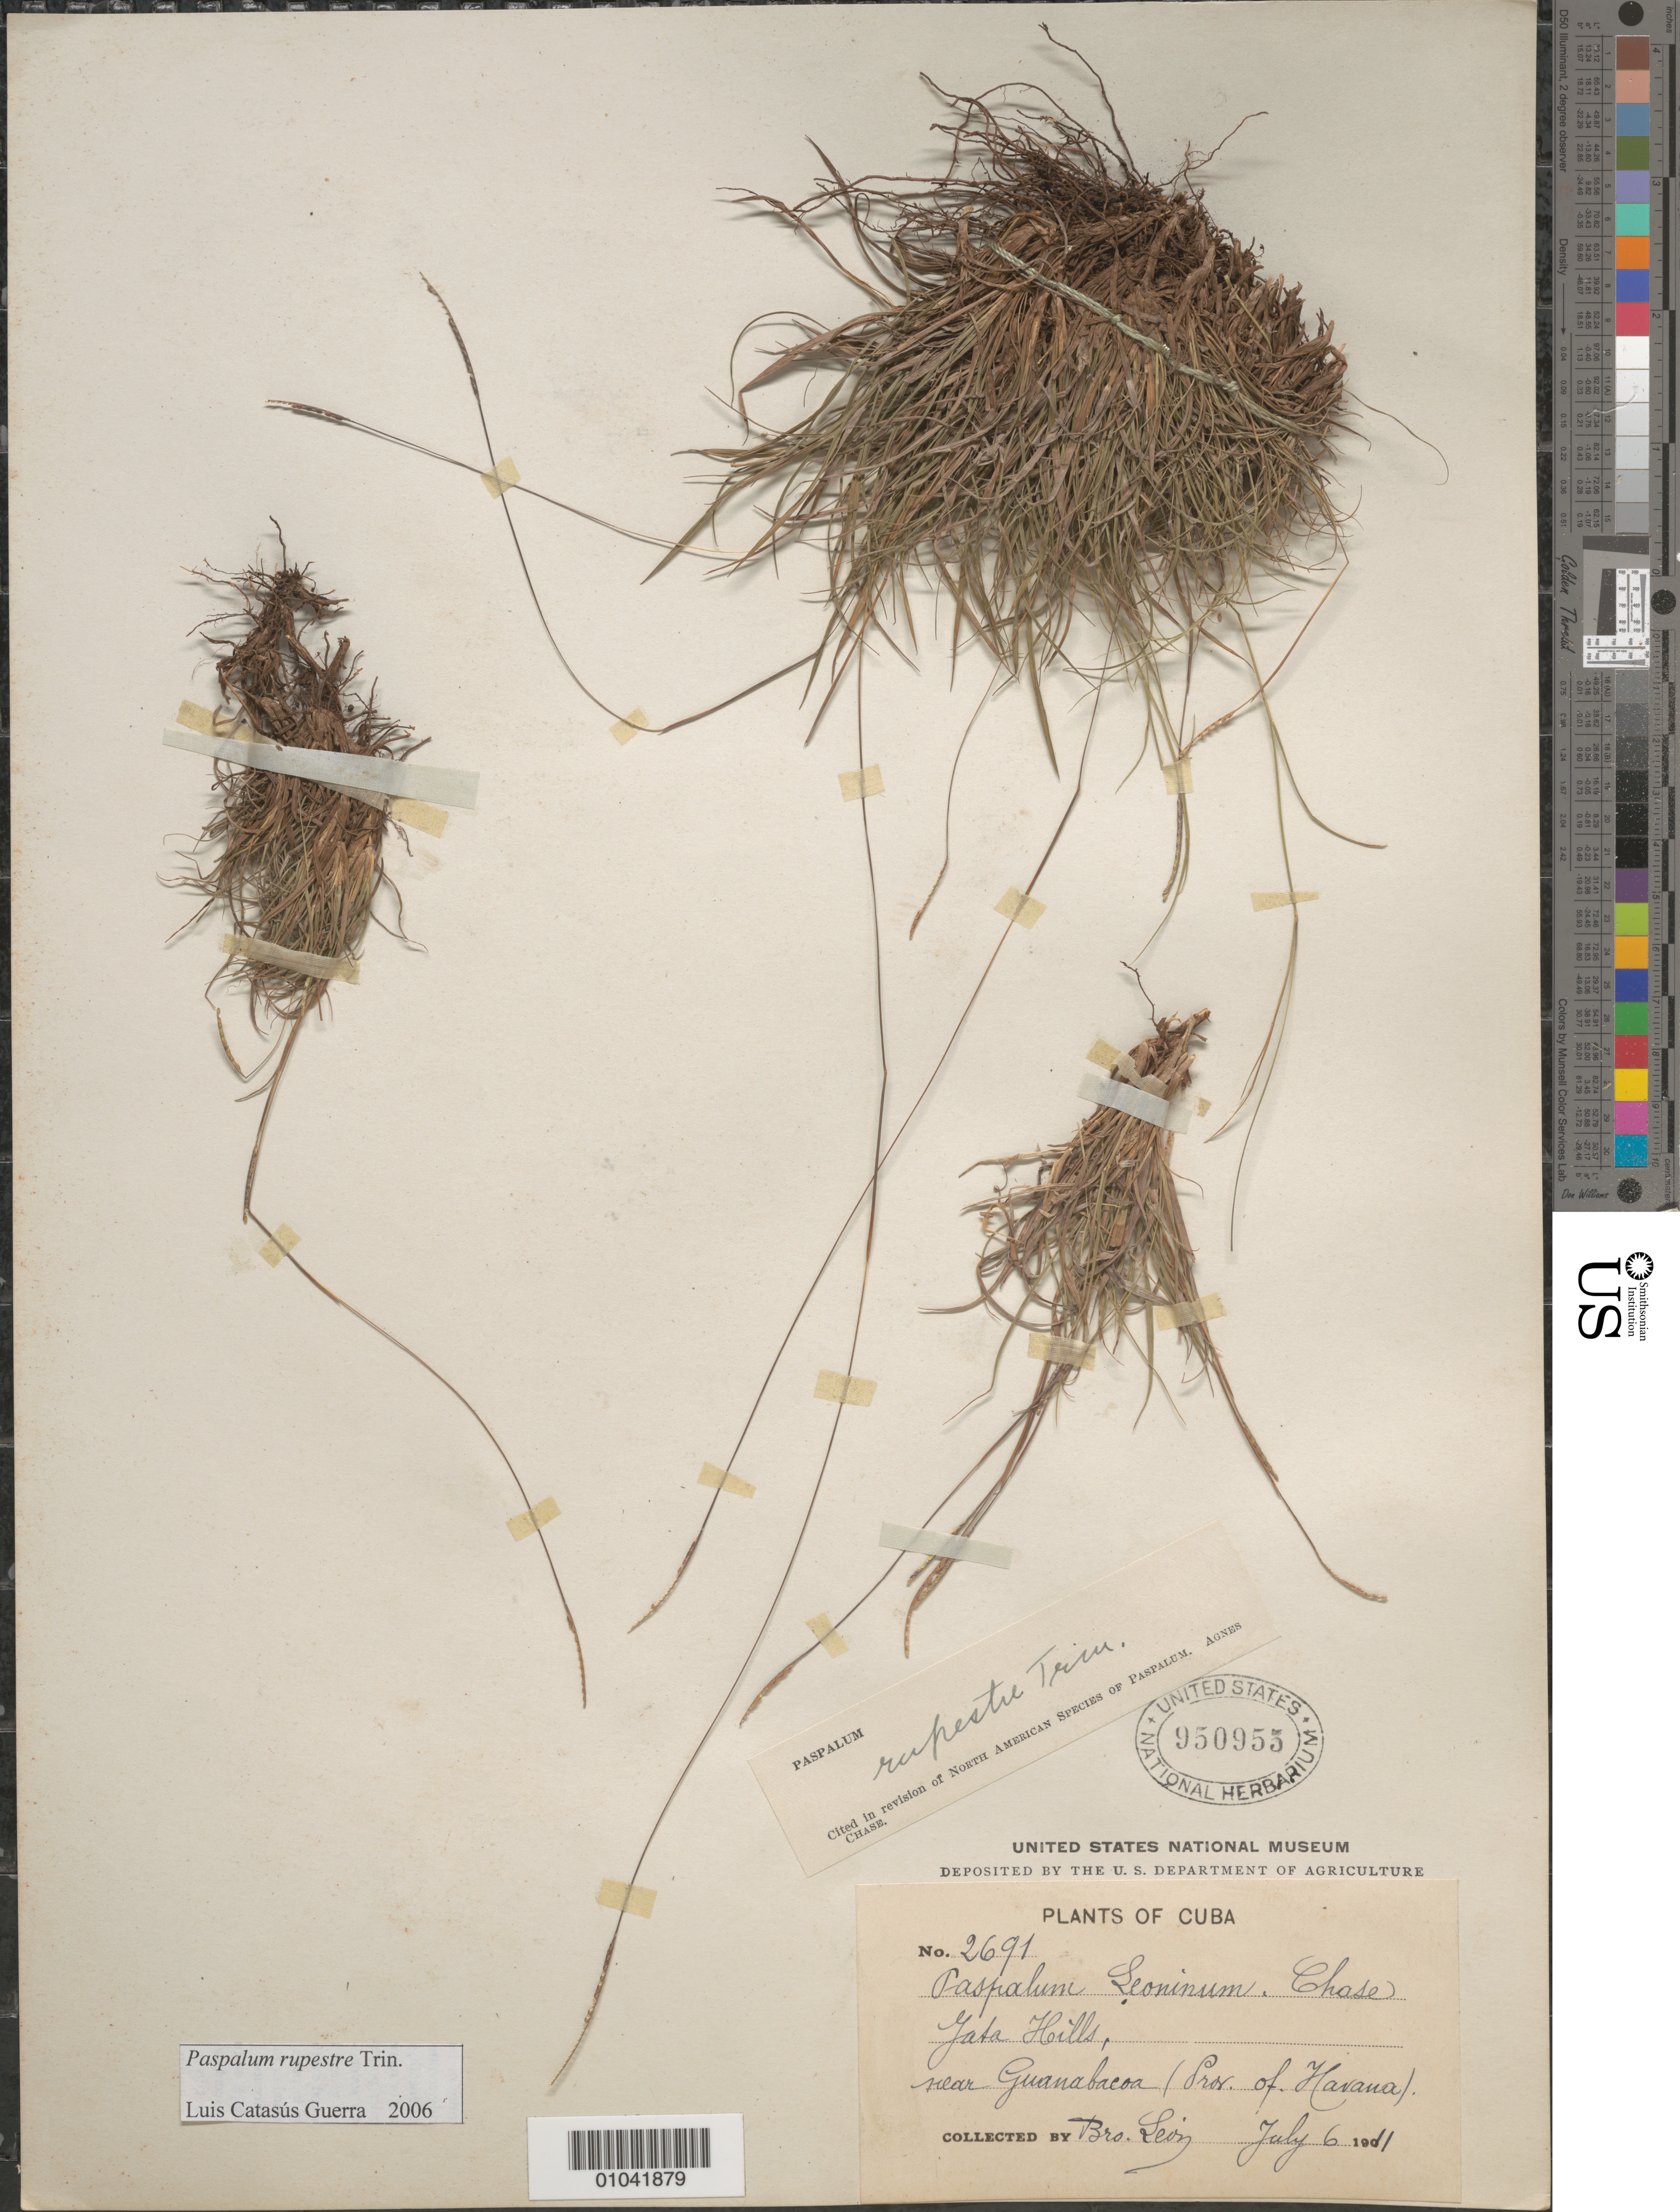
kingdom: Plantae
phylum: Tracheophyta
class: Liliopsida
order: Poales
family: Poaceae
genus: Paspalum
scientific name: Paspalum rupestre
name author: Trin.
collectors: Bro. León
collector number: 2691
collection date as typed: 06 Jul 1911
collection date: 1911-07-06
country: Cuba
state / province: La Habana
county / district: Municipio Guanabacoa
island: Cuba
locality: Jata Hills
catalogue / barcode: US 950955